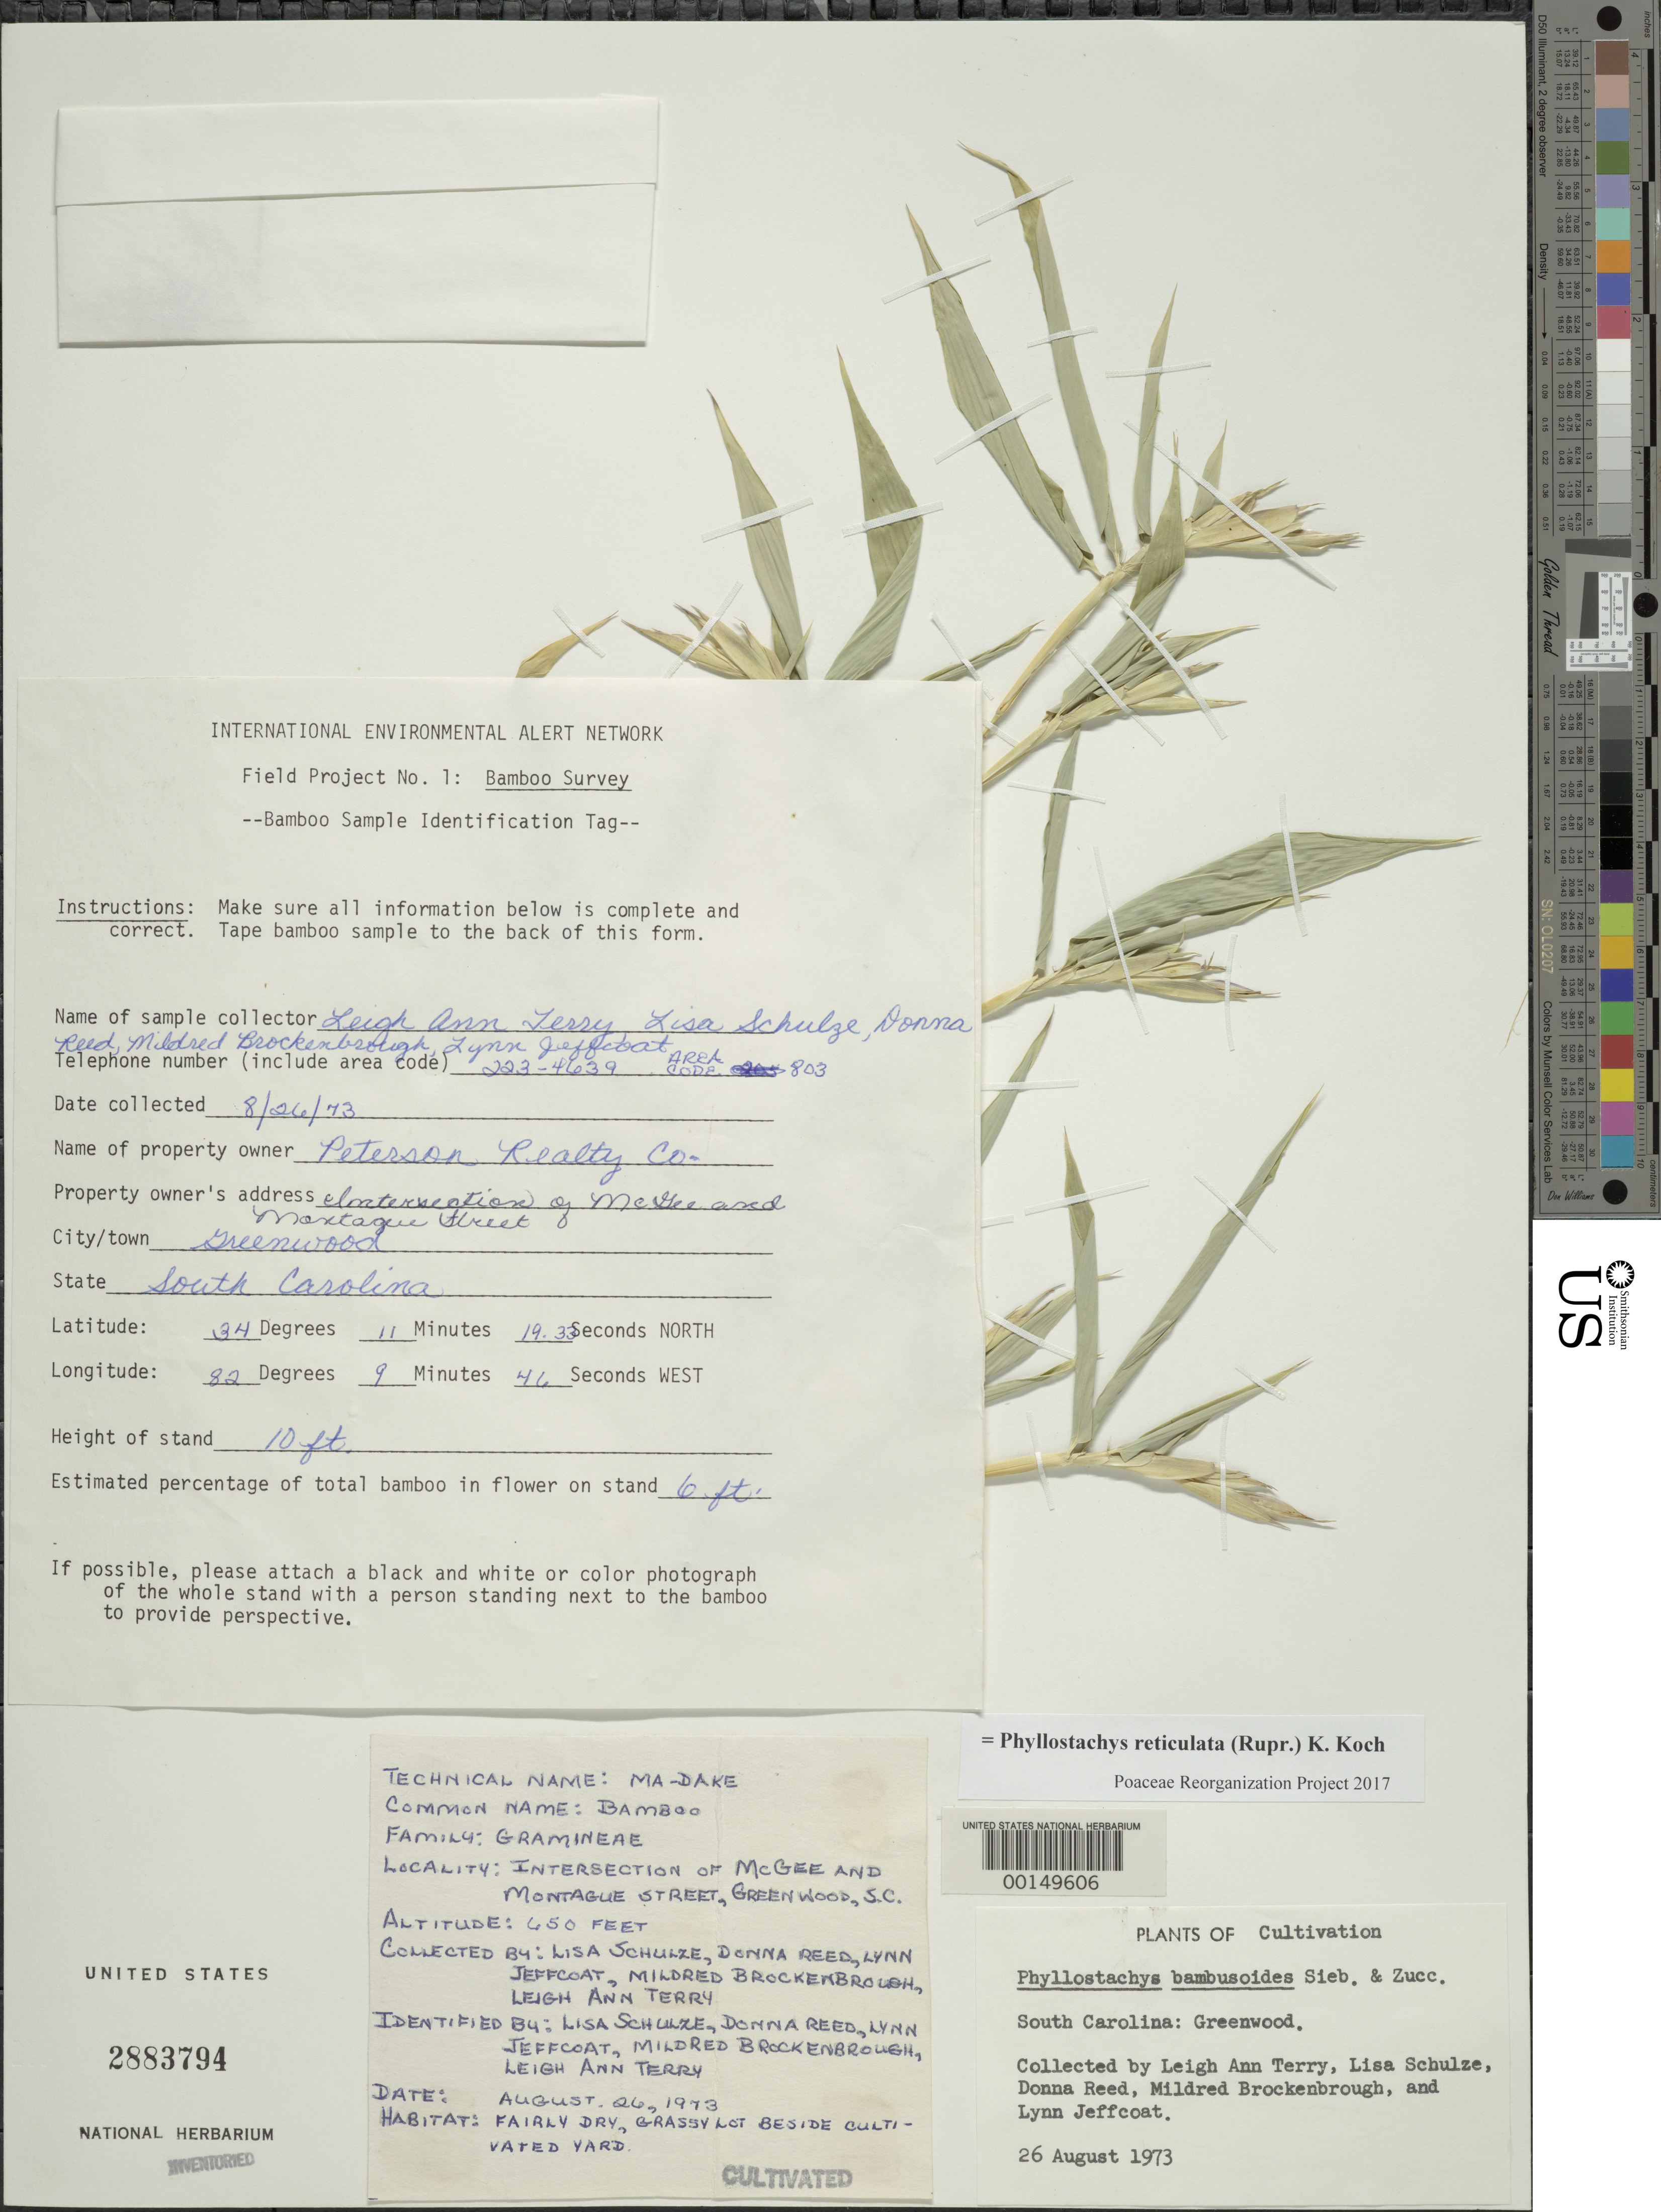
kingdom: Plantae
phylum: Tracheophyta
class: Liliopsida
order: Poales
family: Poaceae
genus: Phyllostachys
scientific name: Phyllostachys reticulata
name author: (Rupr.) K. Koch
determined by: Poaceae Reorganization Project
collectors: L. Terry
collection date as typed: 26 Aug 1973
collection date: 1973-08-26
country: United States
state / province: South Carolina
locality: Greenwood, lat. 34 11'n: long. 82 09'w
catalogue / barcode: US 2883794